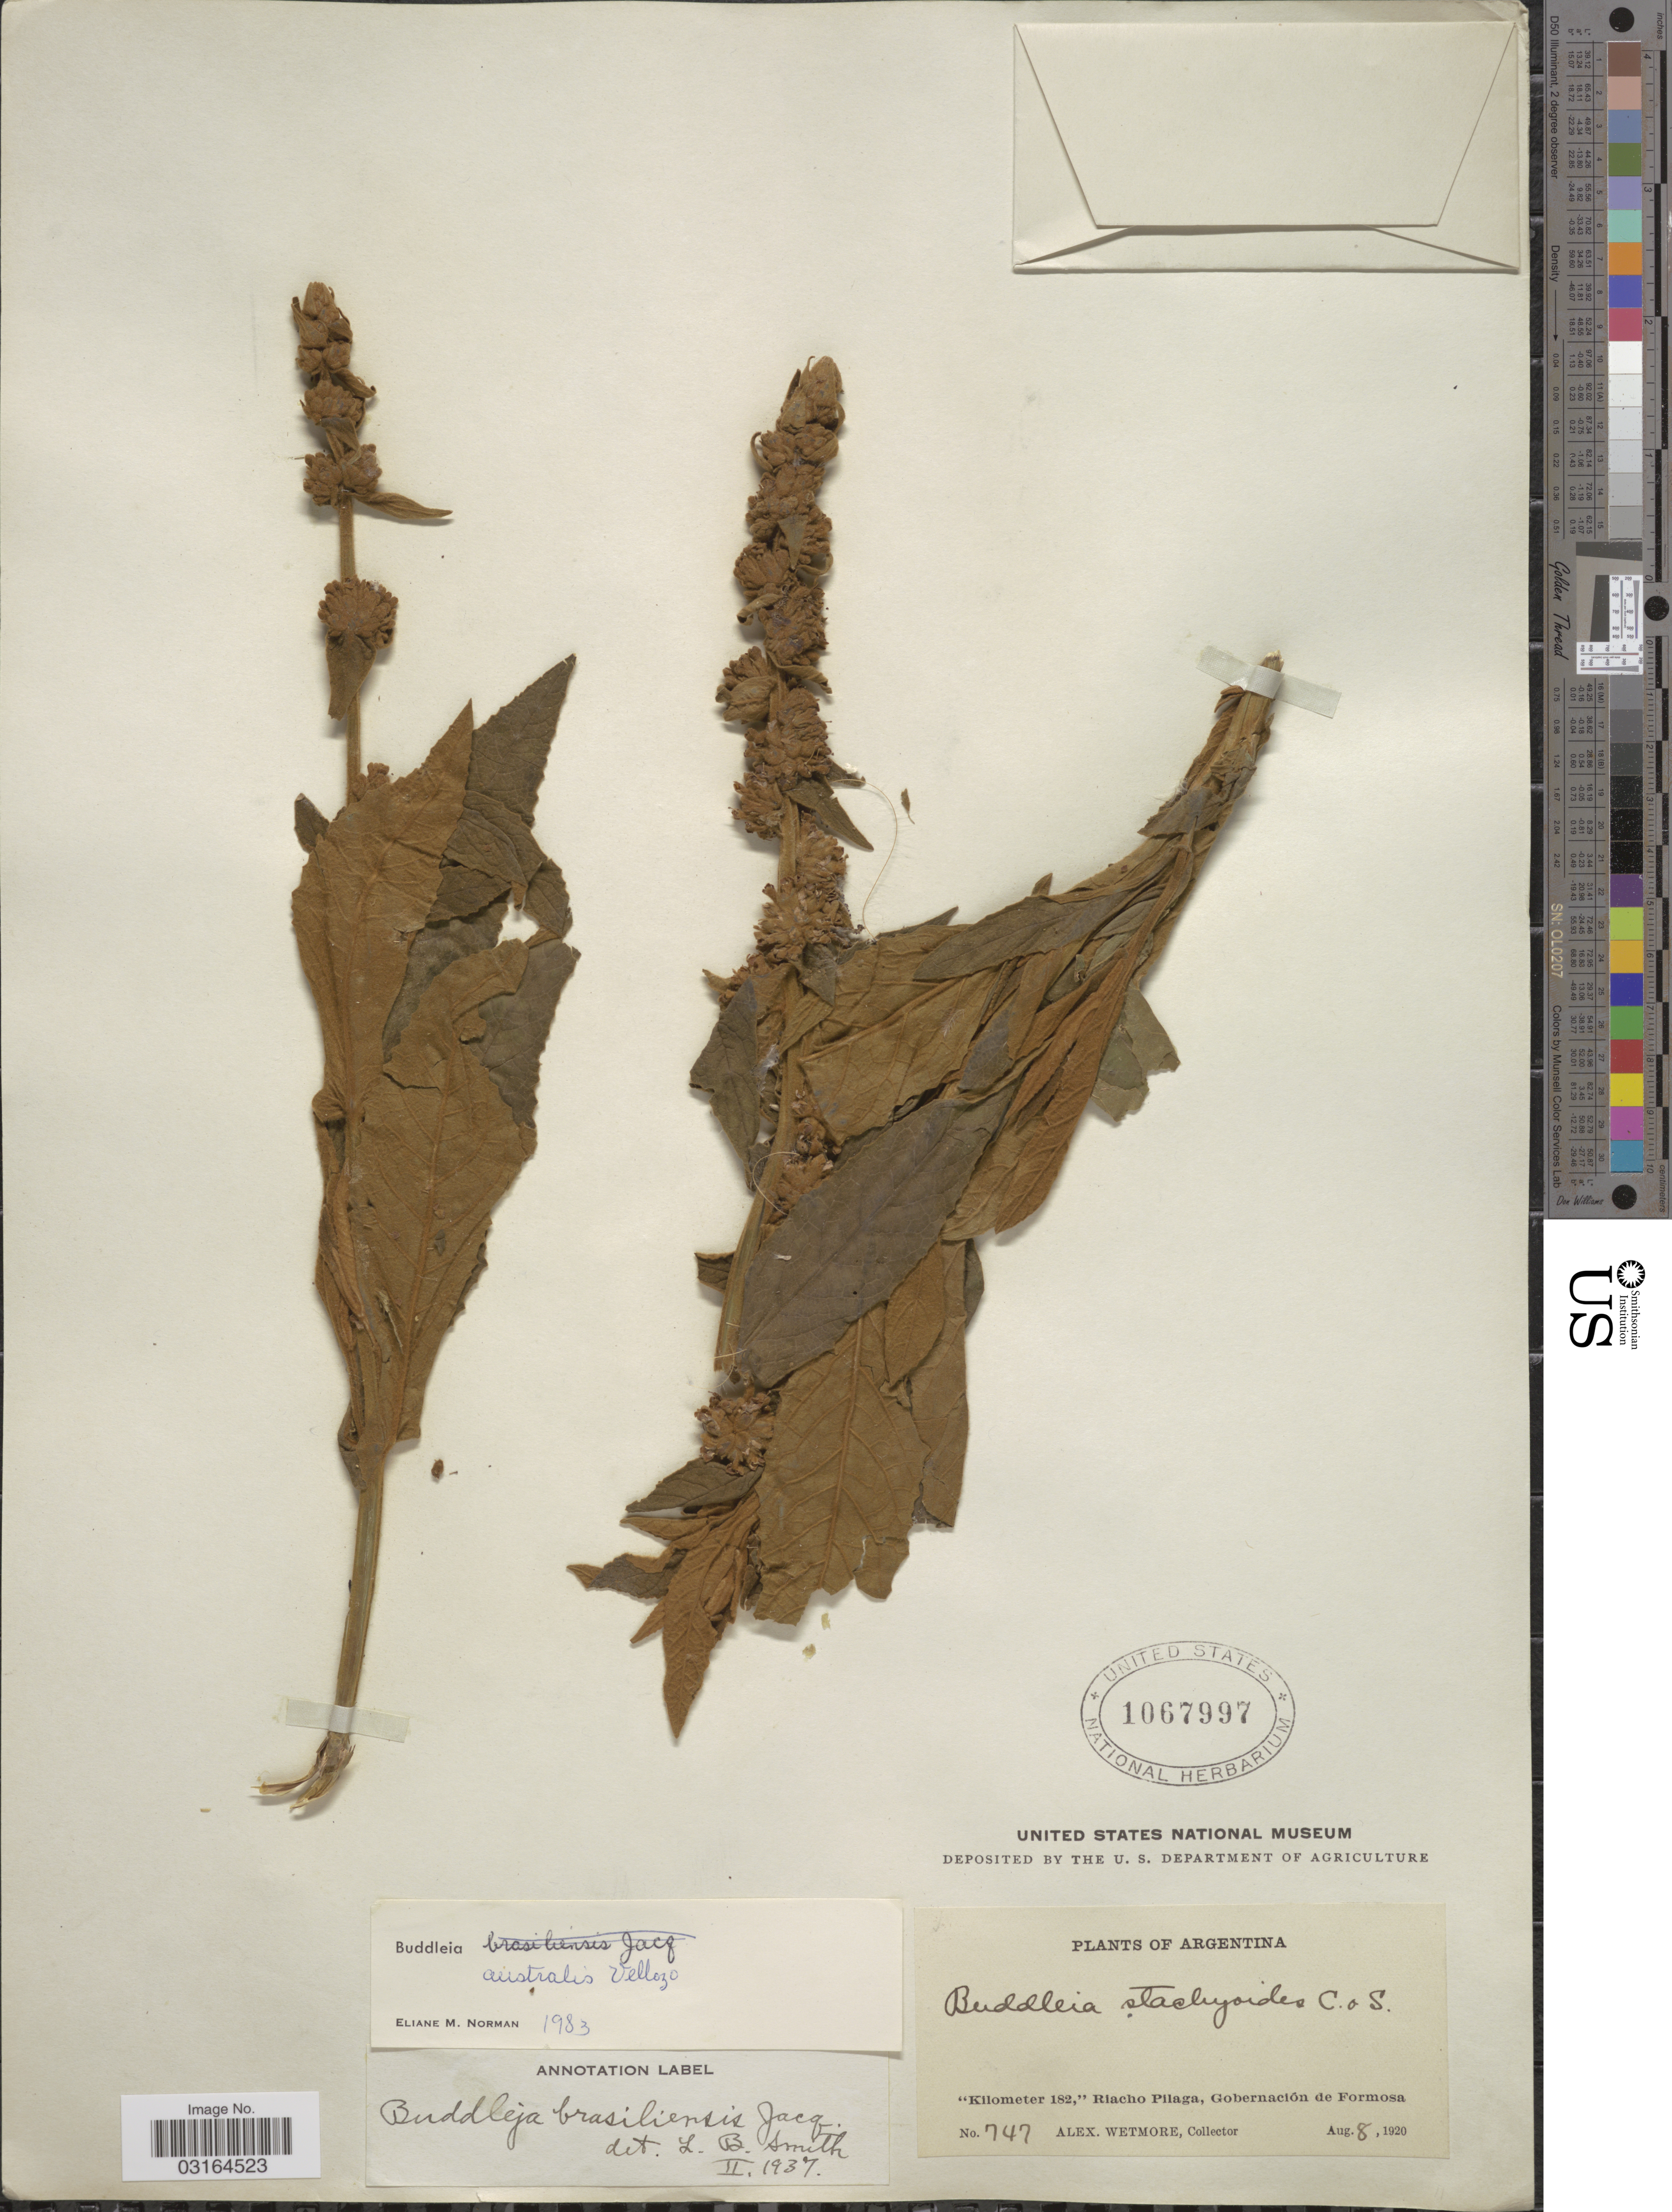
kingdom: Plantae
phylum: Tracheophyta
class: Magnoliopsida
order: Lamiales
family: Scrophulariaceae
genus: Buddleja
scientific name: Buddleja stachyoides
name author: Cham. & Schltdl.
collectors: A. Wetmore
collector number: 747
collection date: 1920-08-08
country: Argentina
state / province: Formosa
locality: Kilometer 182,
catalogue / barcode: US 1067997